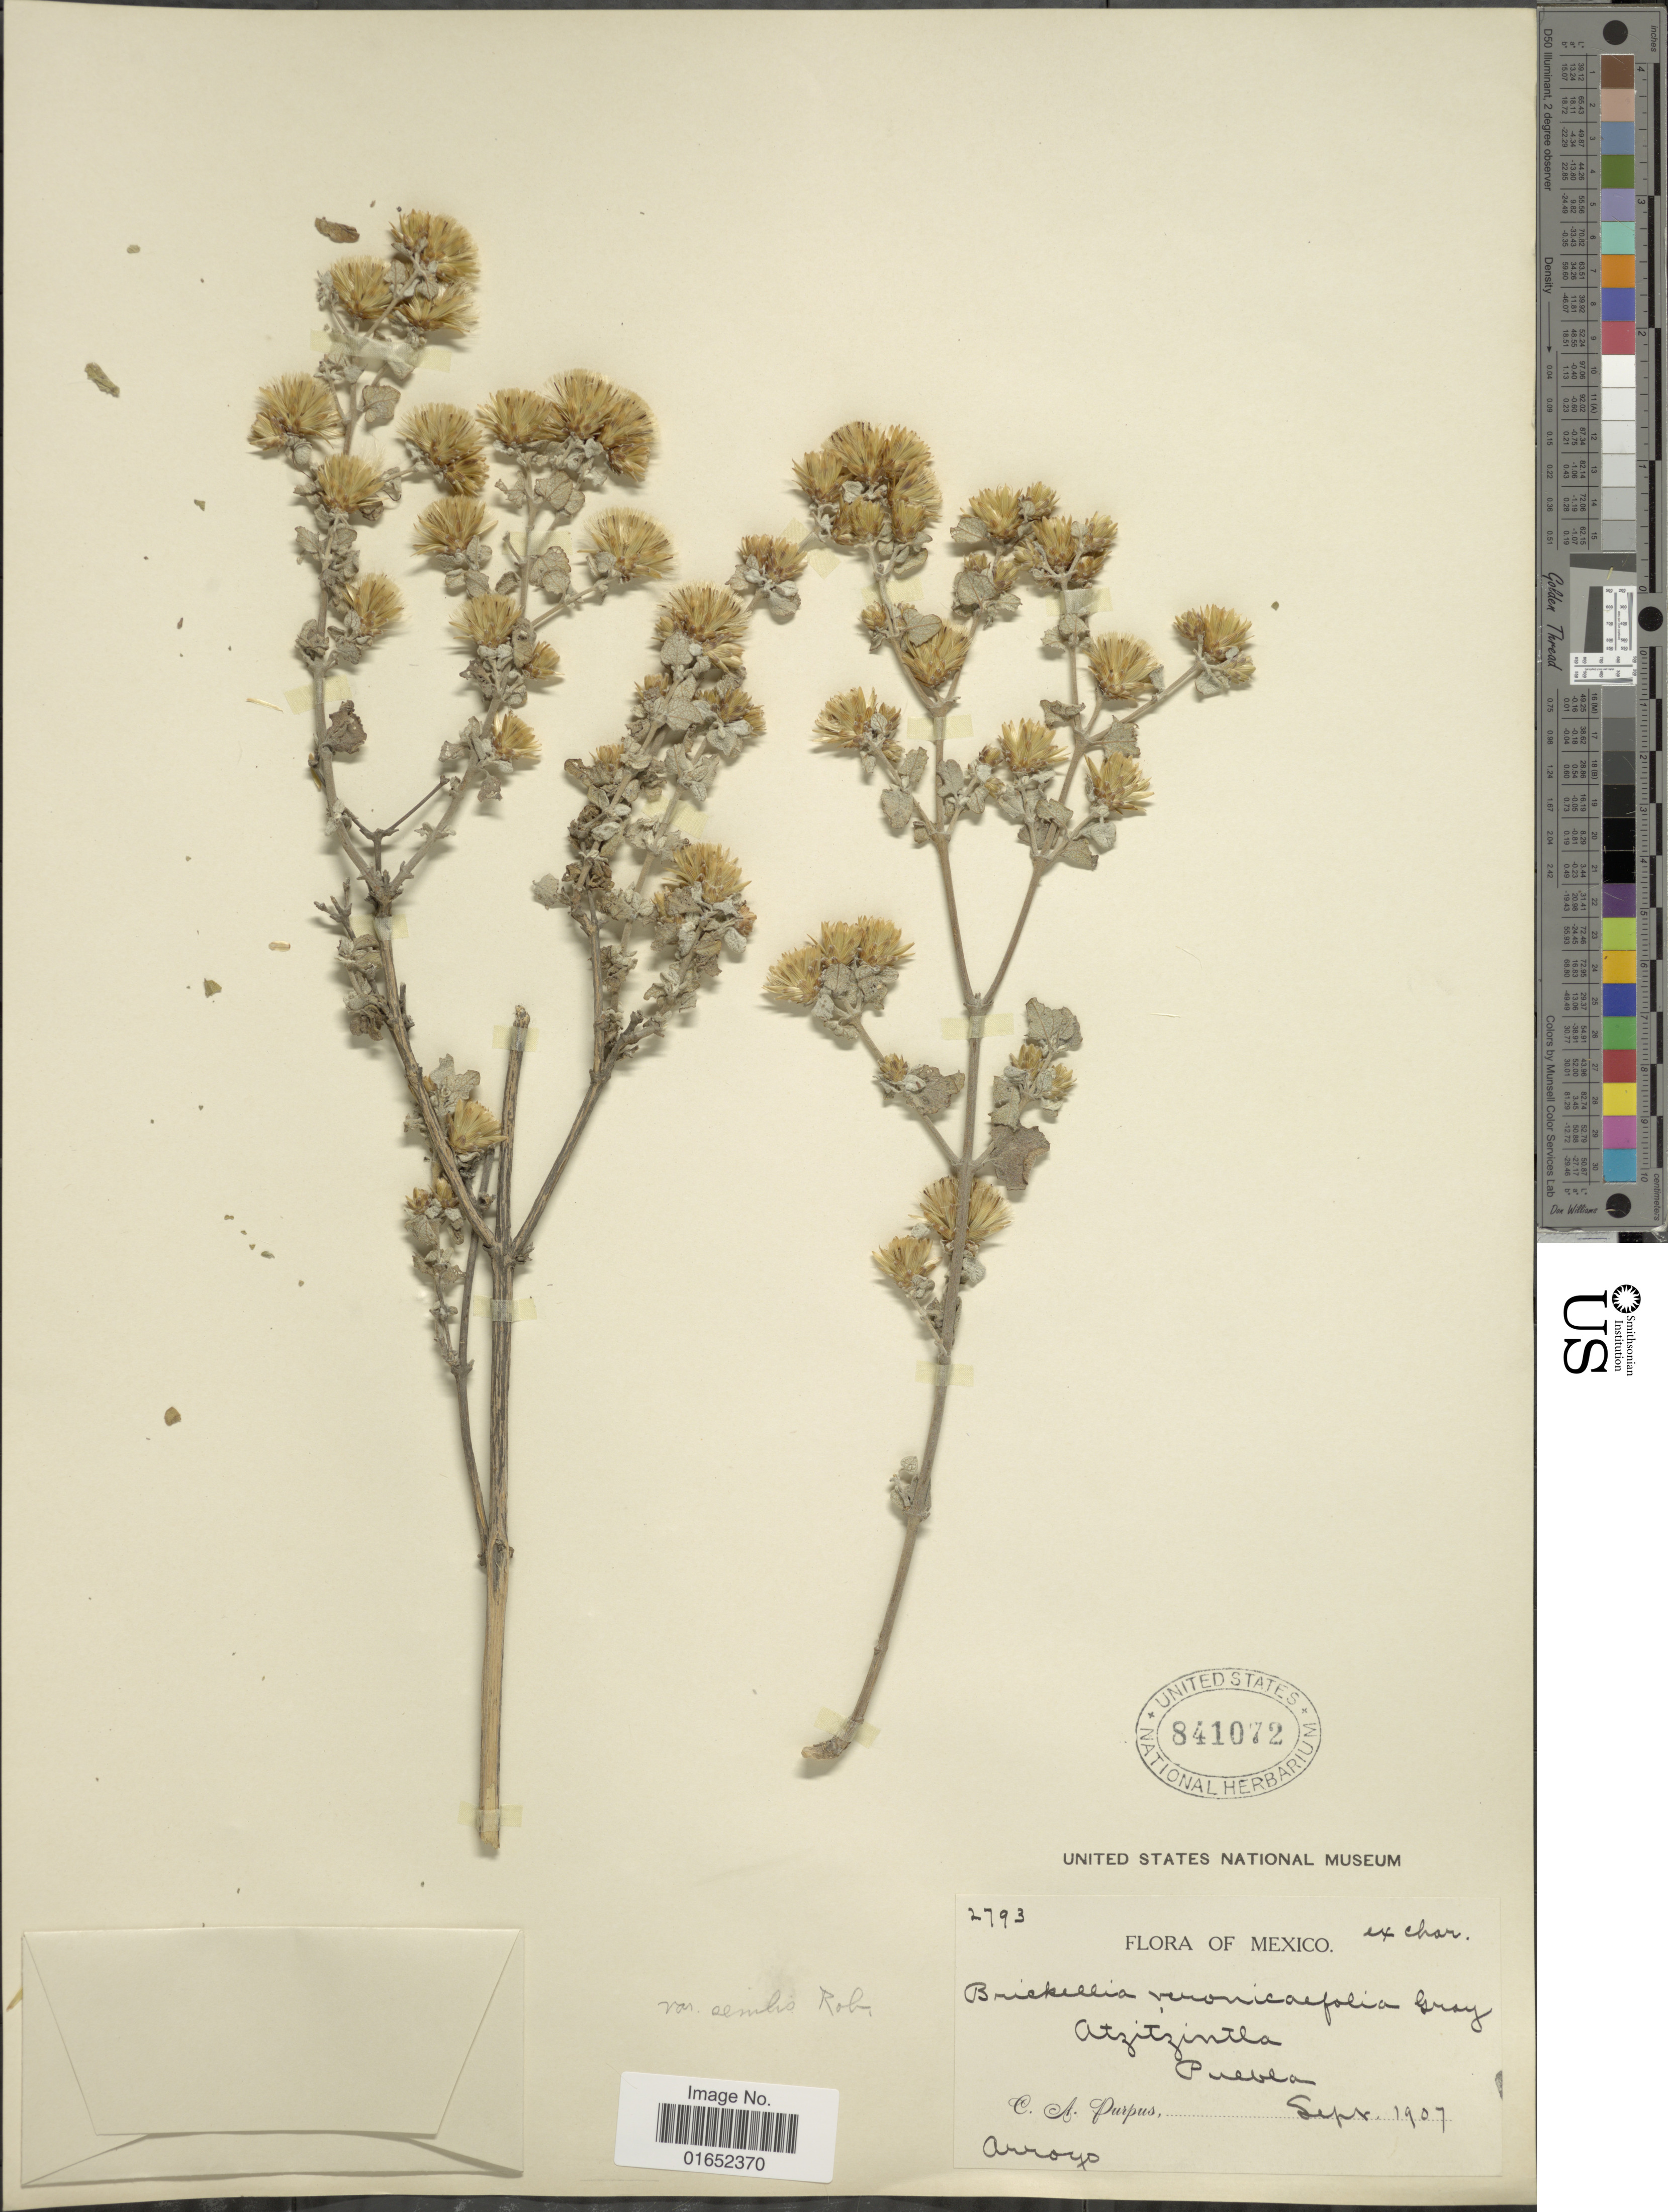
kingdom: Plantae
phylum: Tracheophyta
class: Magnoliopsida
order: Asterales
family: Asteraceae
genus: Brickellia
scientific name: Brickellia veronicaefolia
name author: (Kunth) A. Gray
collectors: C. A. Purpus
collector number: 2793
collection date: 1907-09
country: Mexico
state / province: Puebla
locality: Atzitzintla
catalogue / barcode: US 841072